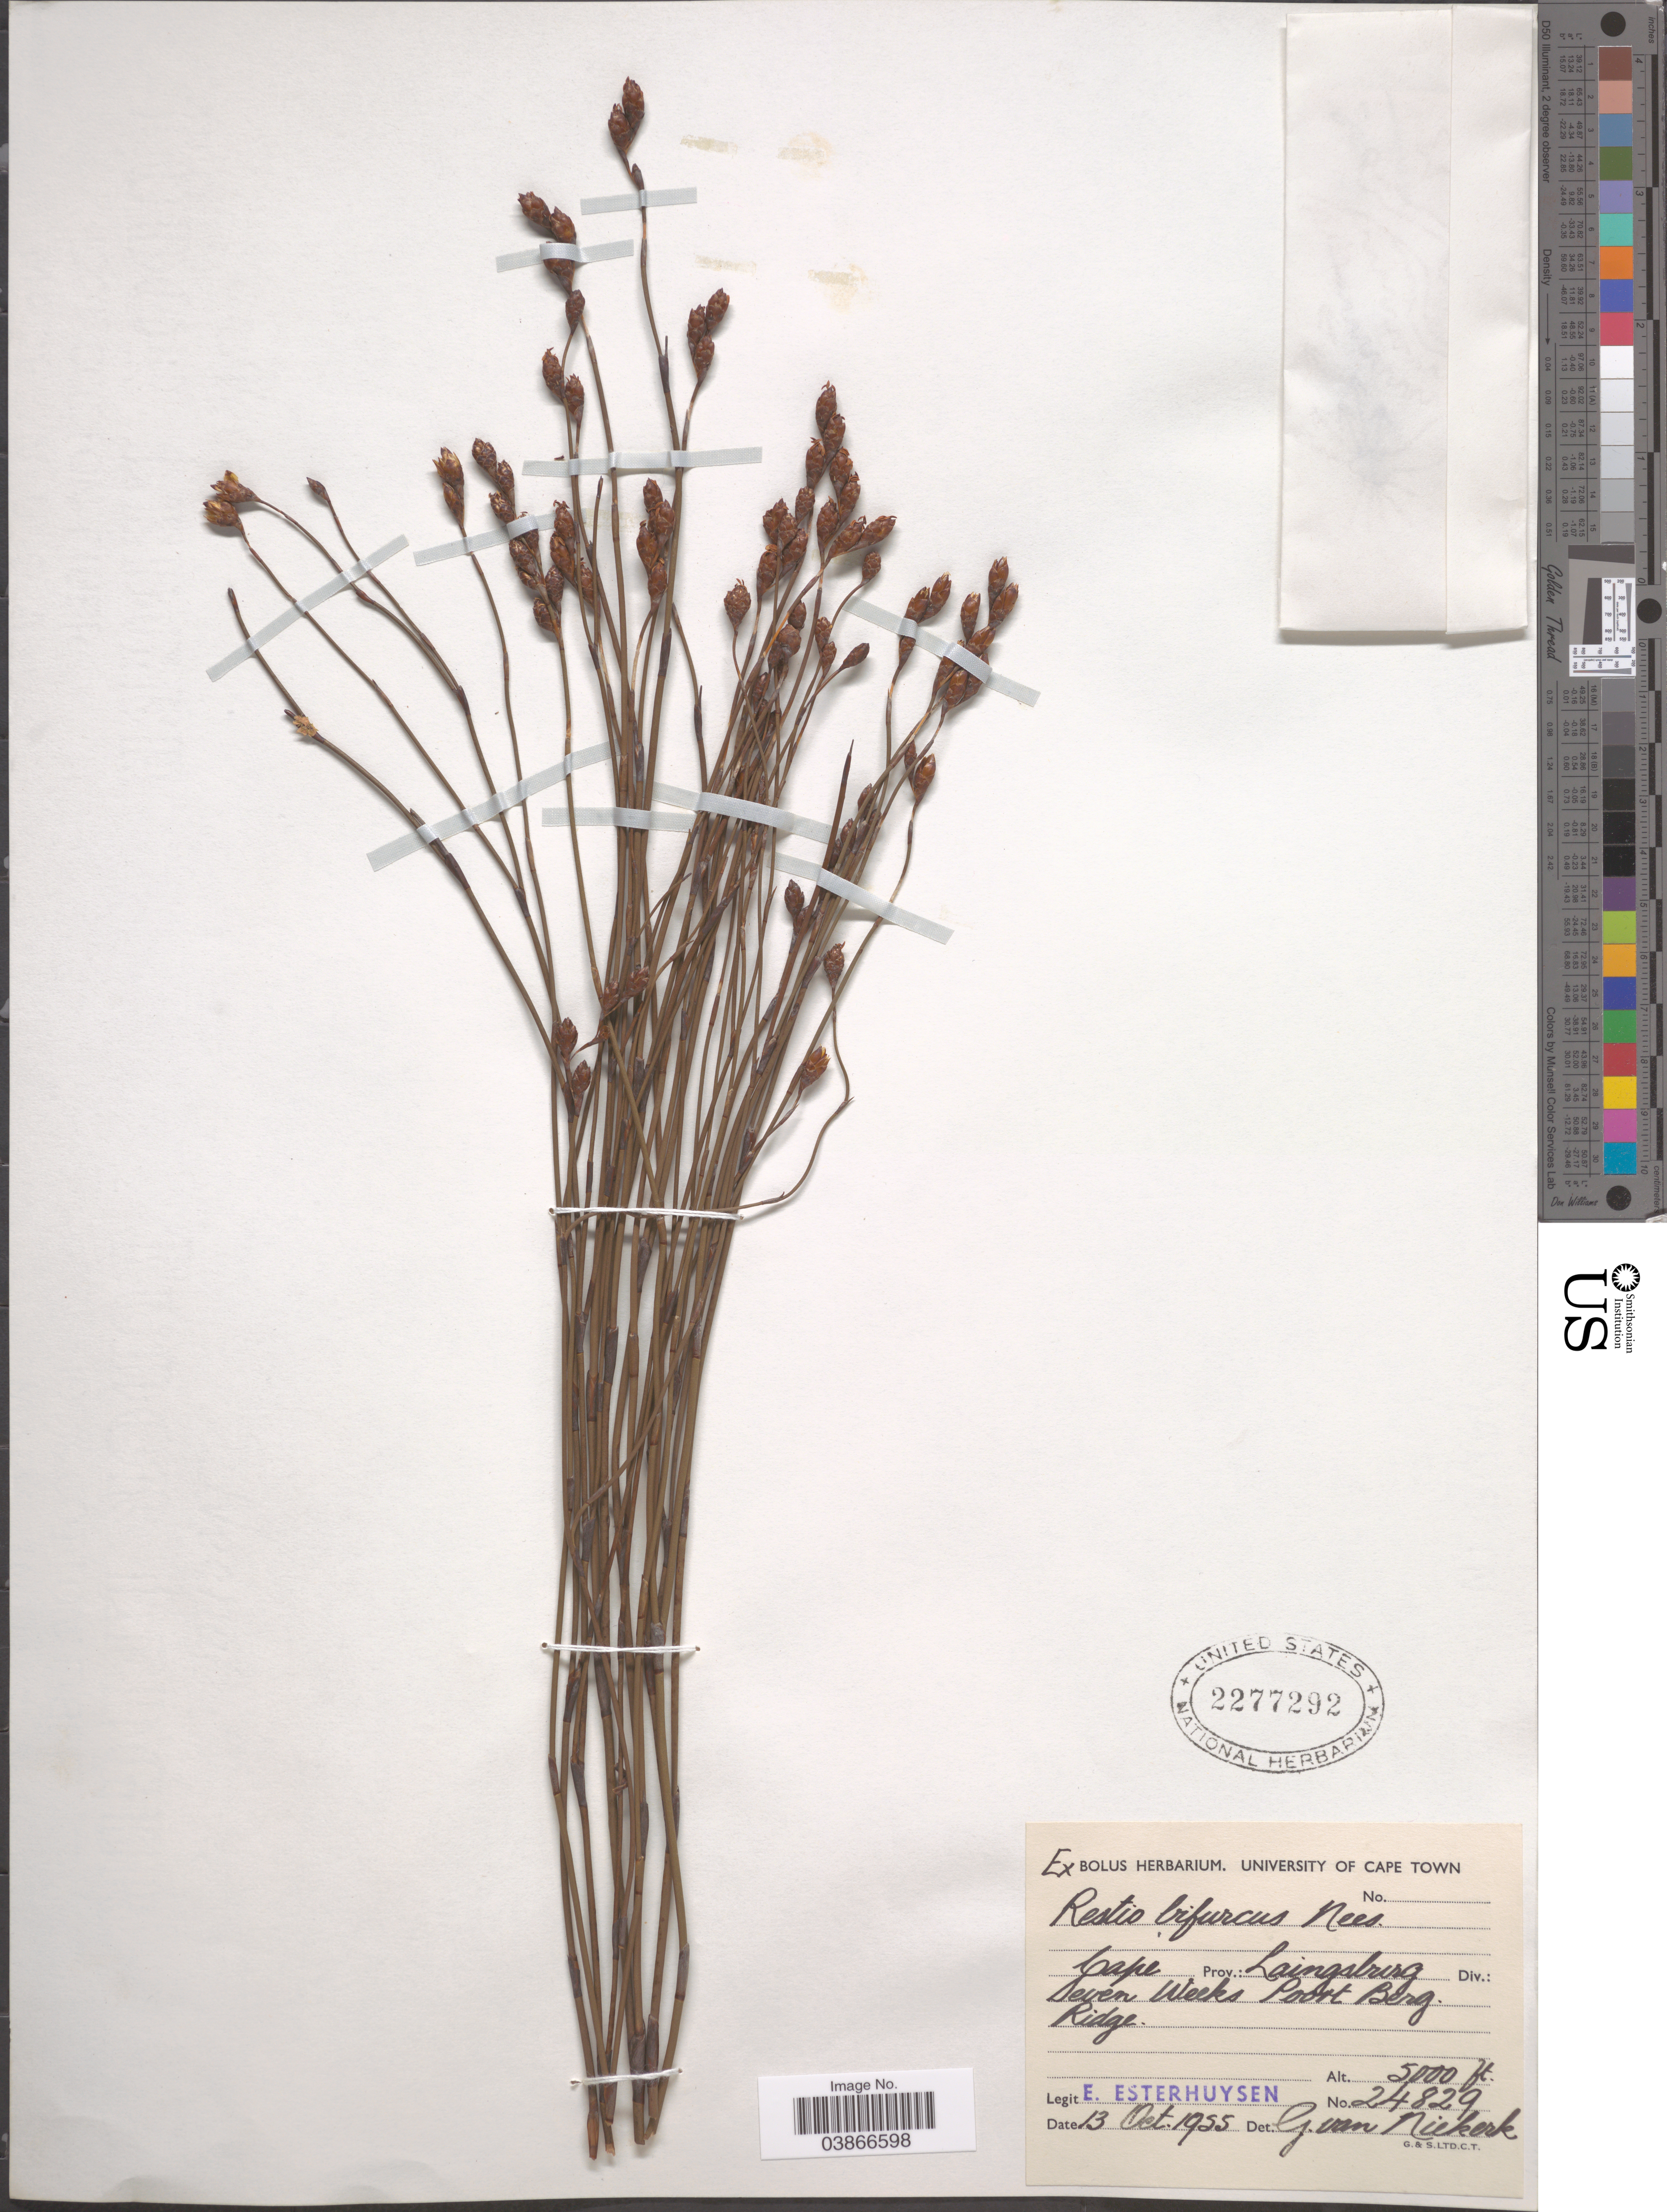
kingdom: Plantae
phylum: Tracheophyta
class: Liliopsida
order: Poales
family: Restionaceae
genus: Restio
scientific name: Restio bifurcus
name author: Nees ex Mast.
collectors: E. E. Esterhuysen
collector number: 24829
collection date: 1955-10-13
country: South Africa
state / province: Western Cape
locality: Laingsberg Div.: Seven Weeks Poort Berg Ridge.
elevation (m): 1524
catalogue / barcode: US 2277292